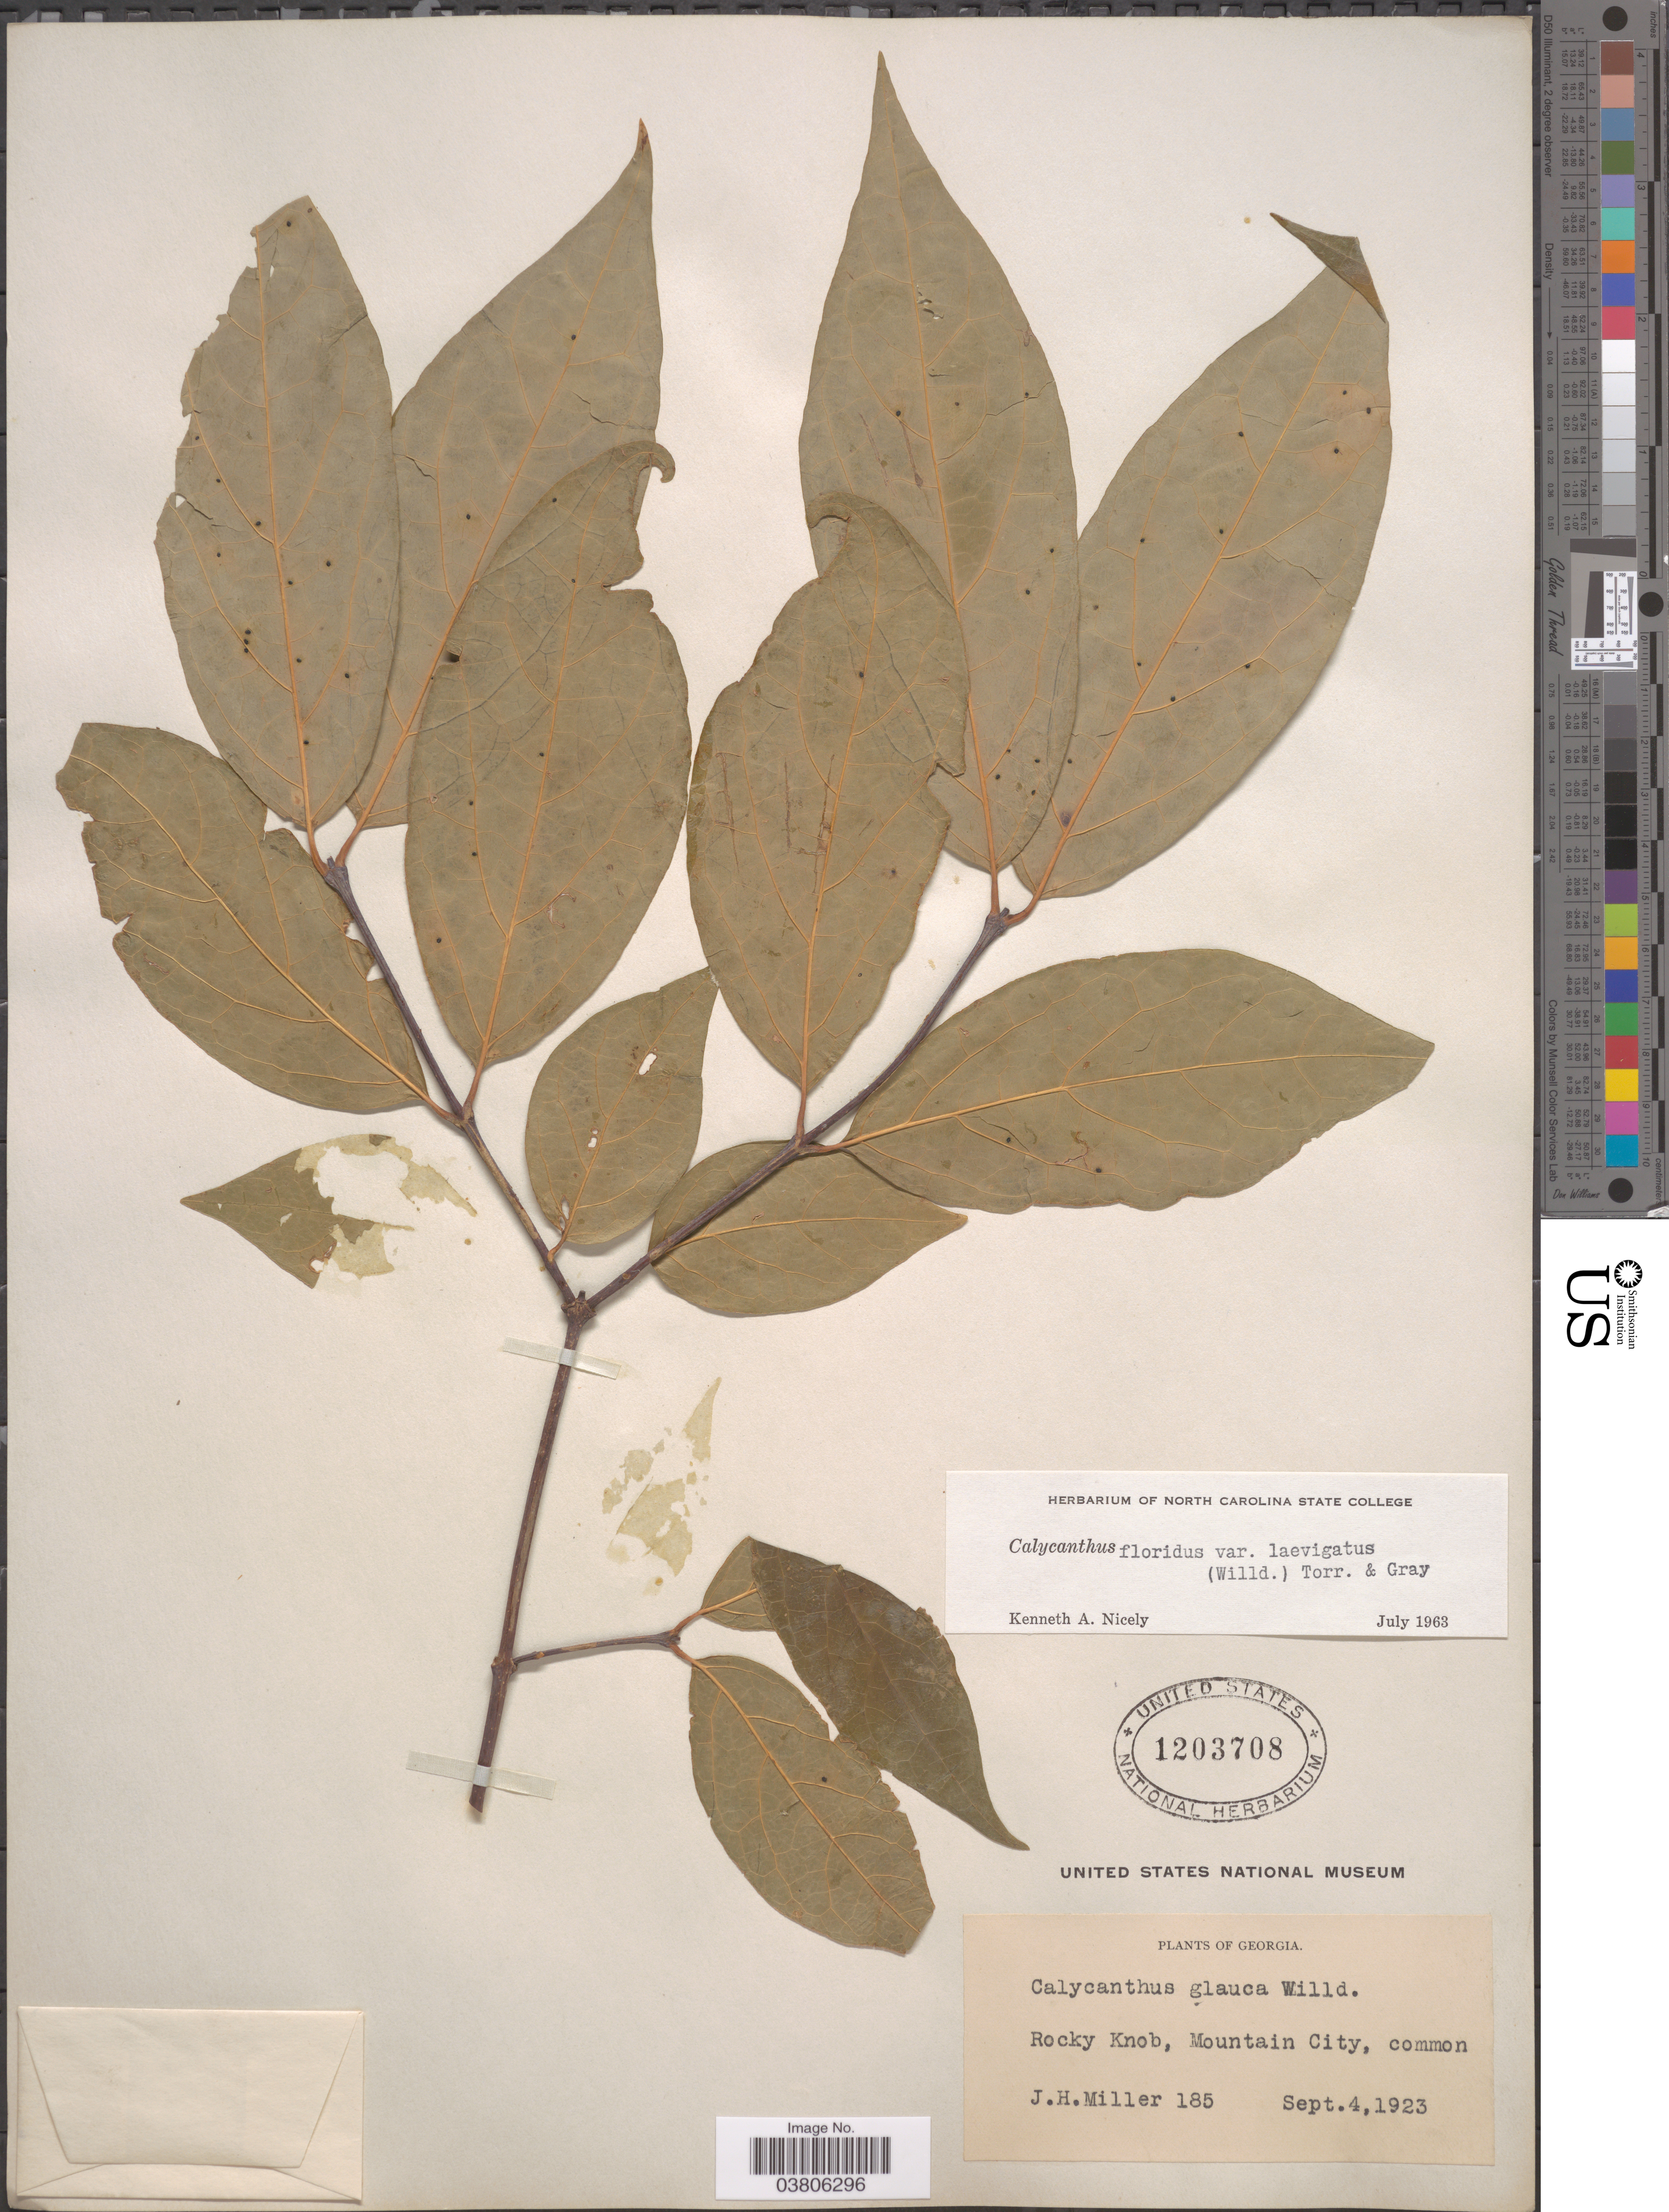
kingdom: Plantae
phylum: Tracheophyta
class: Magnoliopsida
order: Laurales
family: Calycanthaceae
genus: Calycanthus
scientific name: Calycanthus floridus var. laevigatus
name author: (Willd.) Torr. & A. Gray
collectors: J. H. Miller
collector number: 185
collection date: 1923-09-04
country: United States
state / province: Georgia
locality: Rocky Knob, Mountain City.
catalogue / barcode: US 1203708